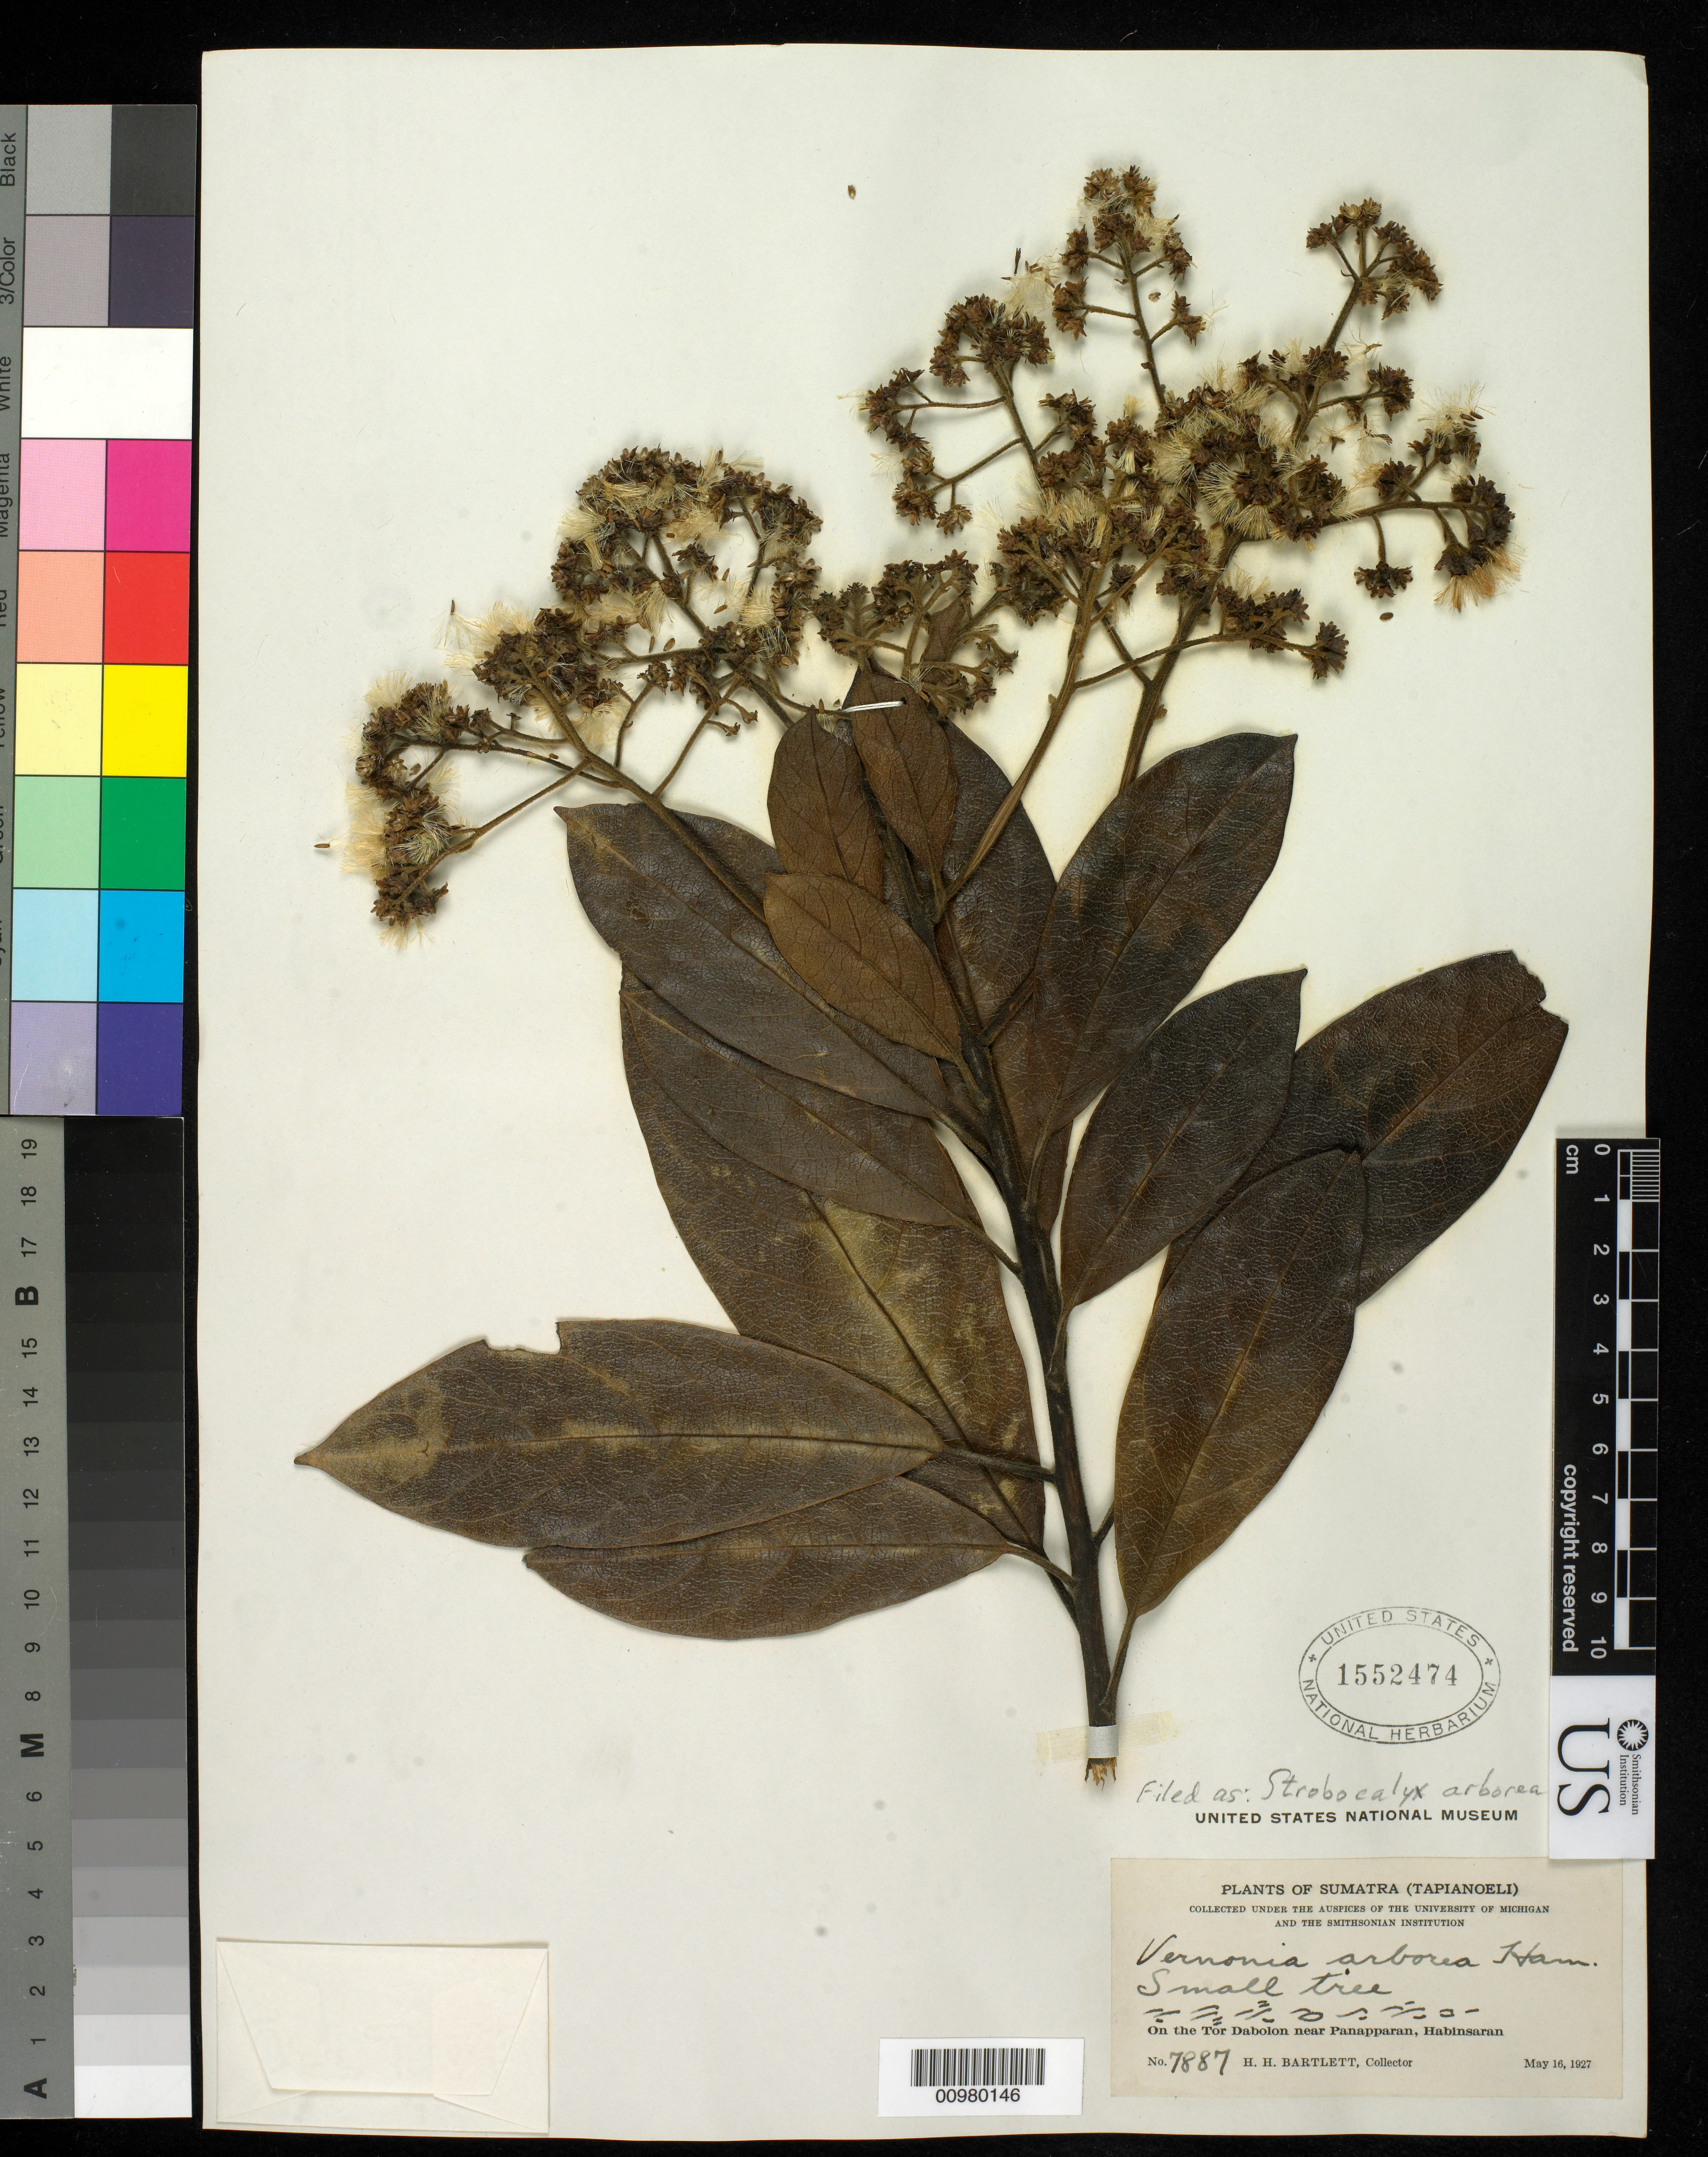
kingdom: Plantae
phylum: Tracheophyta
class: Magnoliopsida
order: Asterales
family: Asteraceae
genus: Strobocalyx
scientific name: Strobocalyx arborea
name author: (Buch.-Ham.) Sch. Bip.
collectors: H. H. Bartlett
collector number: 7887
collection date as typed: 16 May 1927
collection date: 1927-05-16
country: Indonesia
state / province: Sumatra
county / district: North Sumatra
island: Sumatra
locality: On the Tor Dobolon near P:anapparan, Habinsaran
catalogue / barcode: US 1552474